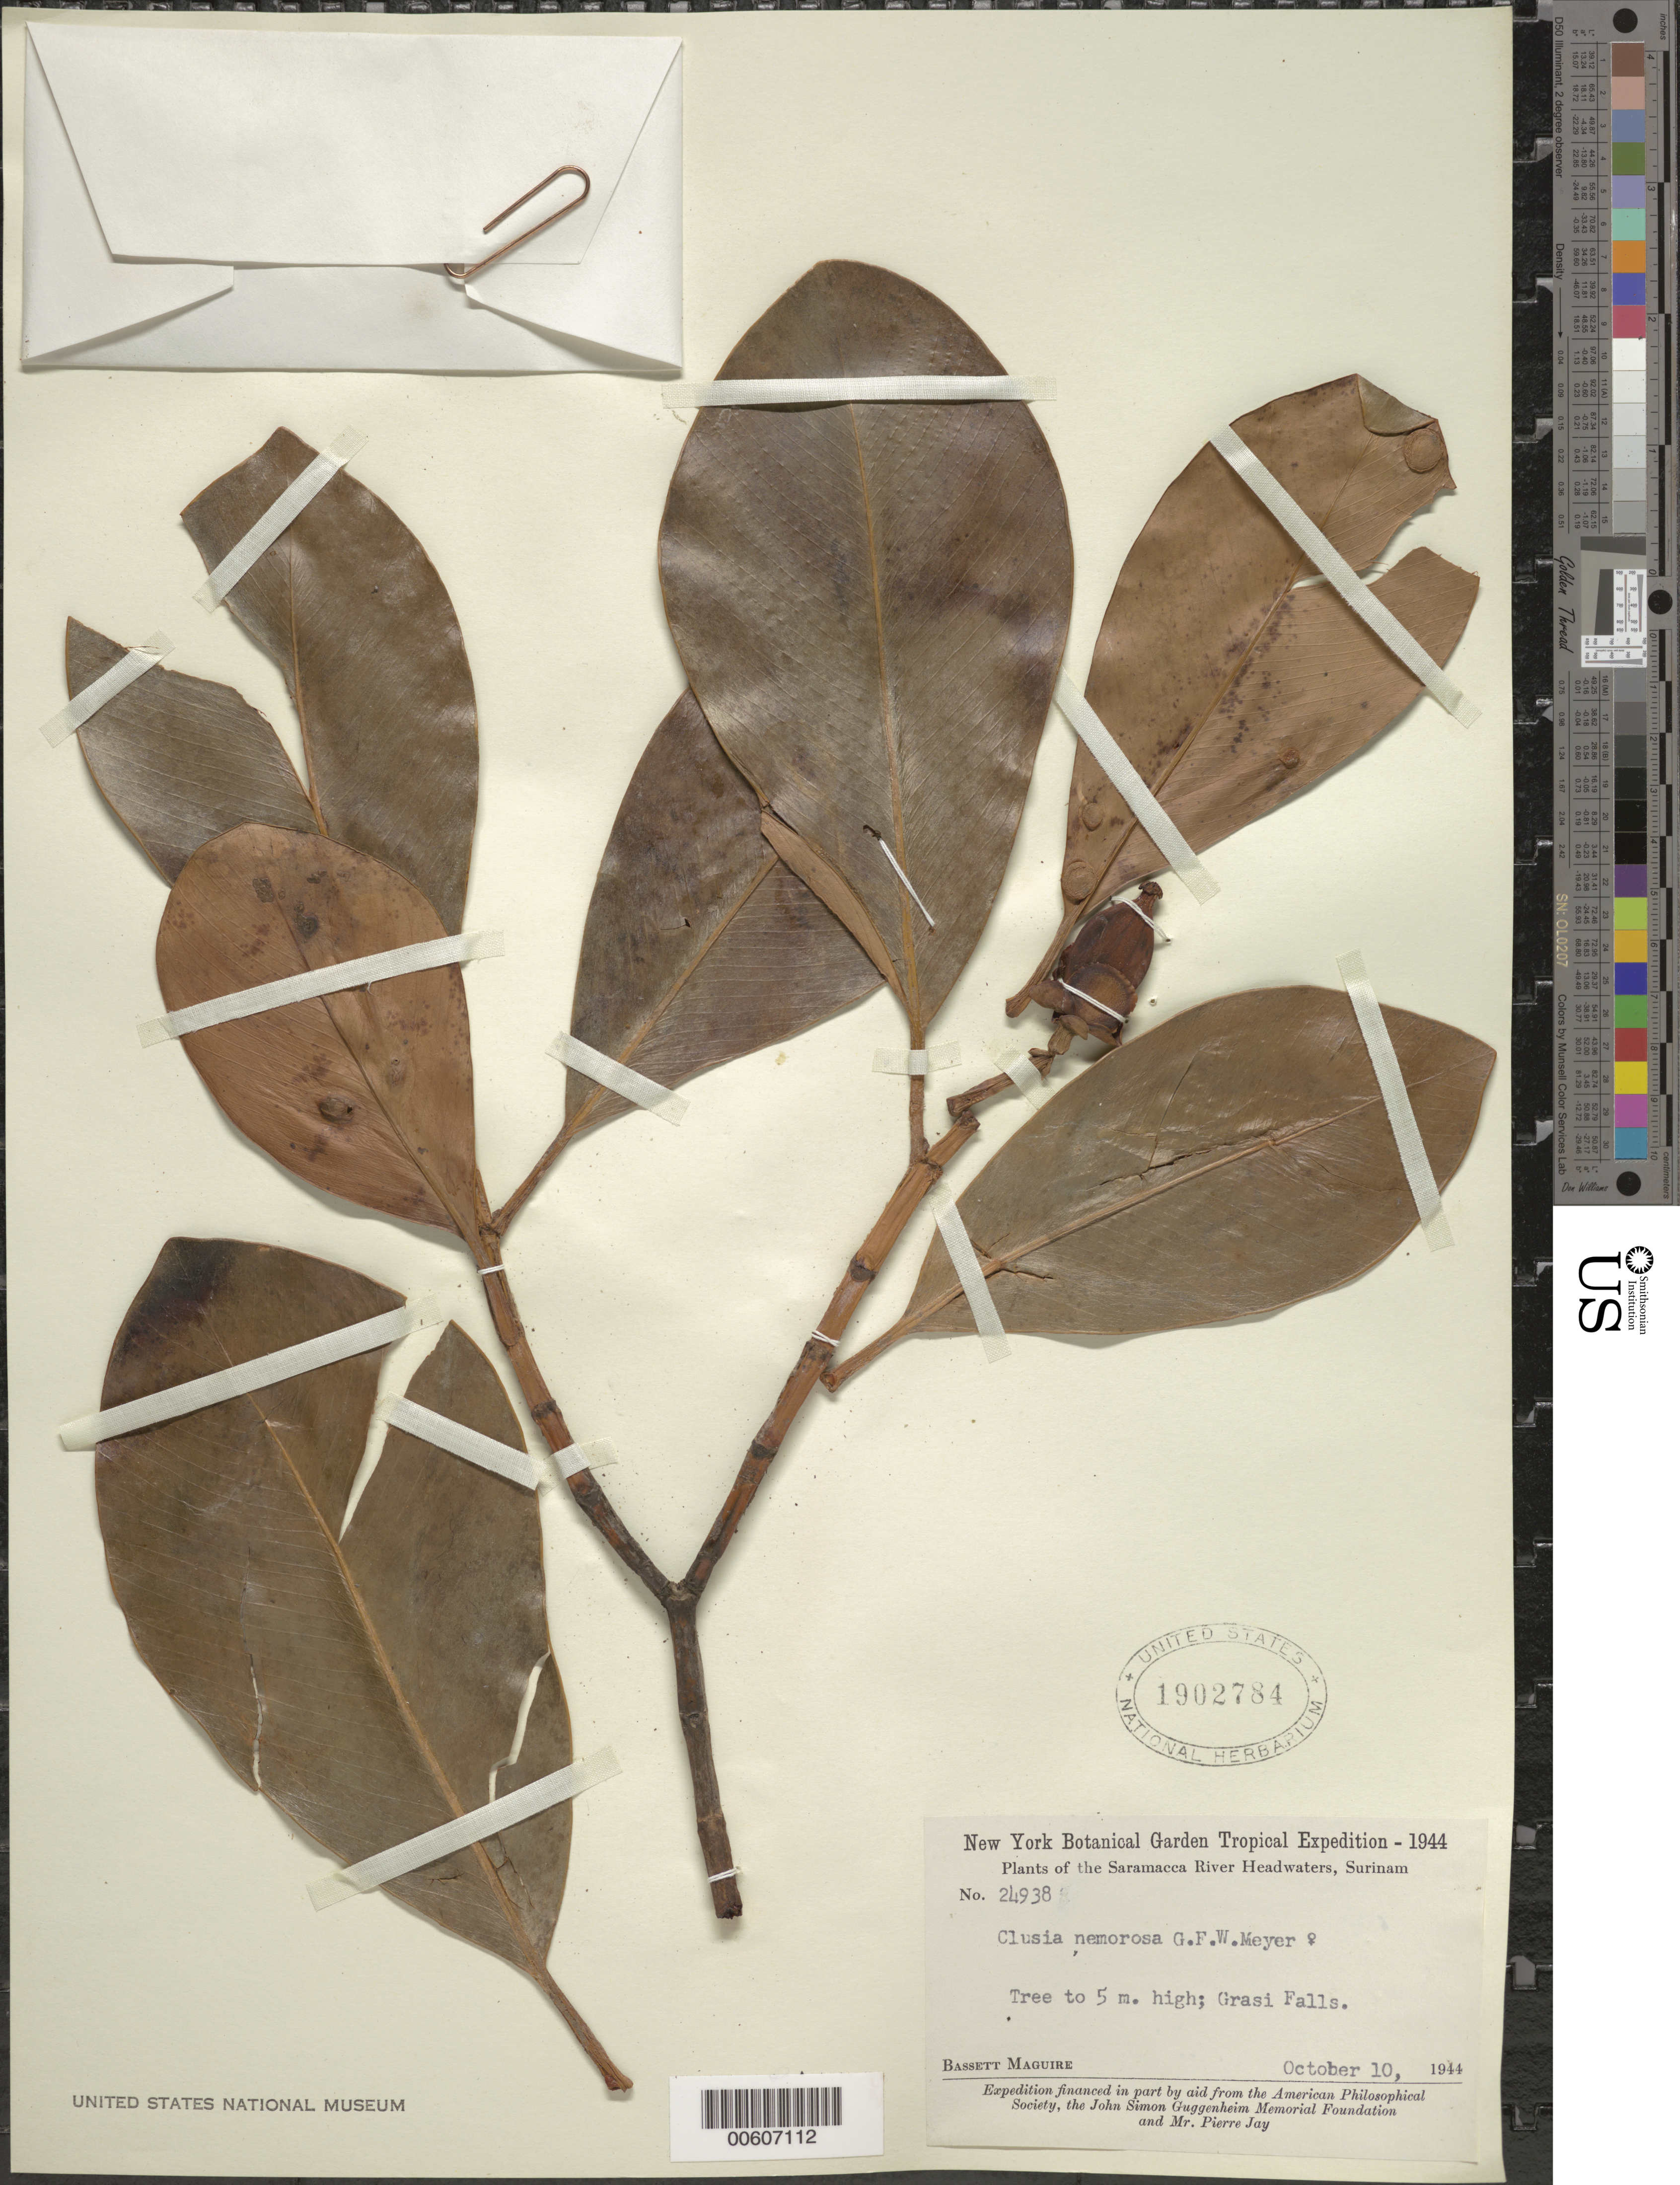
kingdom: Plantae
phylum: Tracheophyta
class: Magnoliopsida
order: Malpighiales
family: Clusiaceae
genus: Clusia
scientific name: Clusia nemorosa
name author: G. Mey.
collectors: B. Maguire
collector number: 24938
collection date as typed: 10-Oct-44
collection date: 1944-10-10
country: Suriname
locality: Saramacca River Headwaters, Grasi Falls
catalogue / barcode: US 1902784